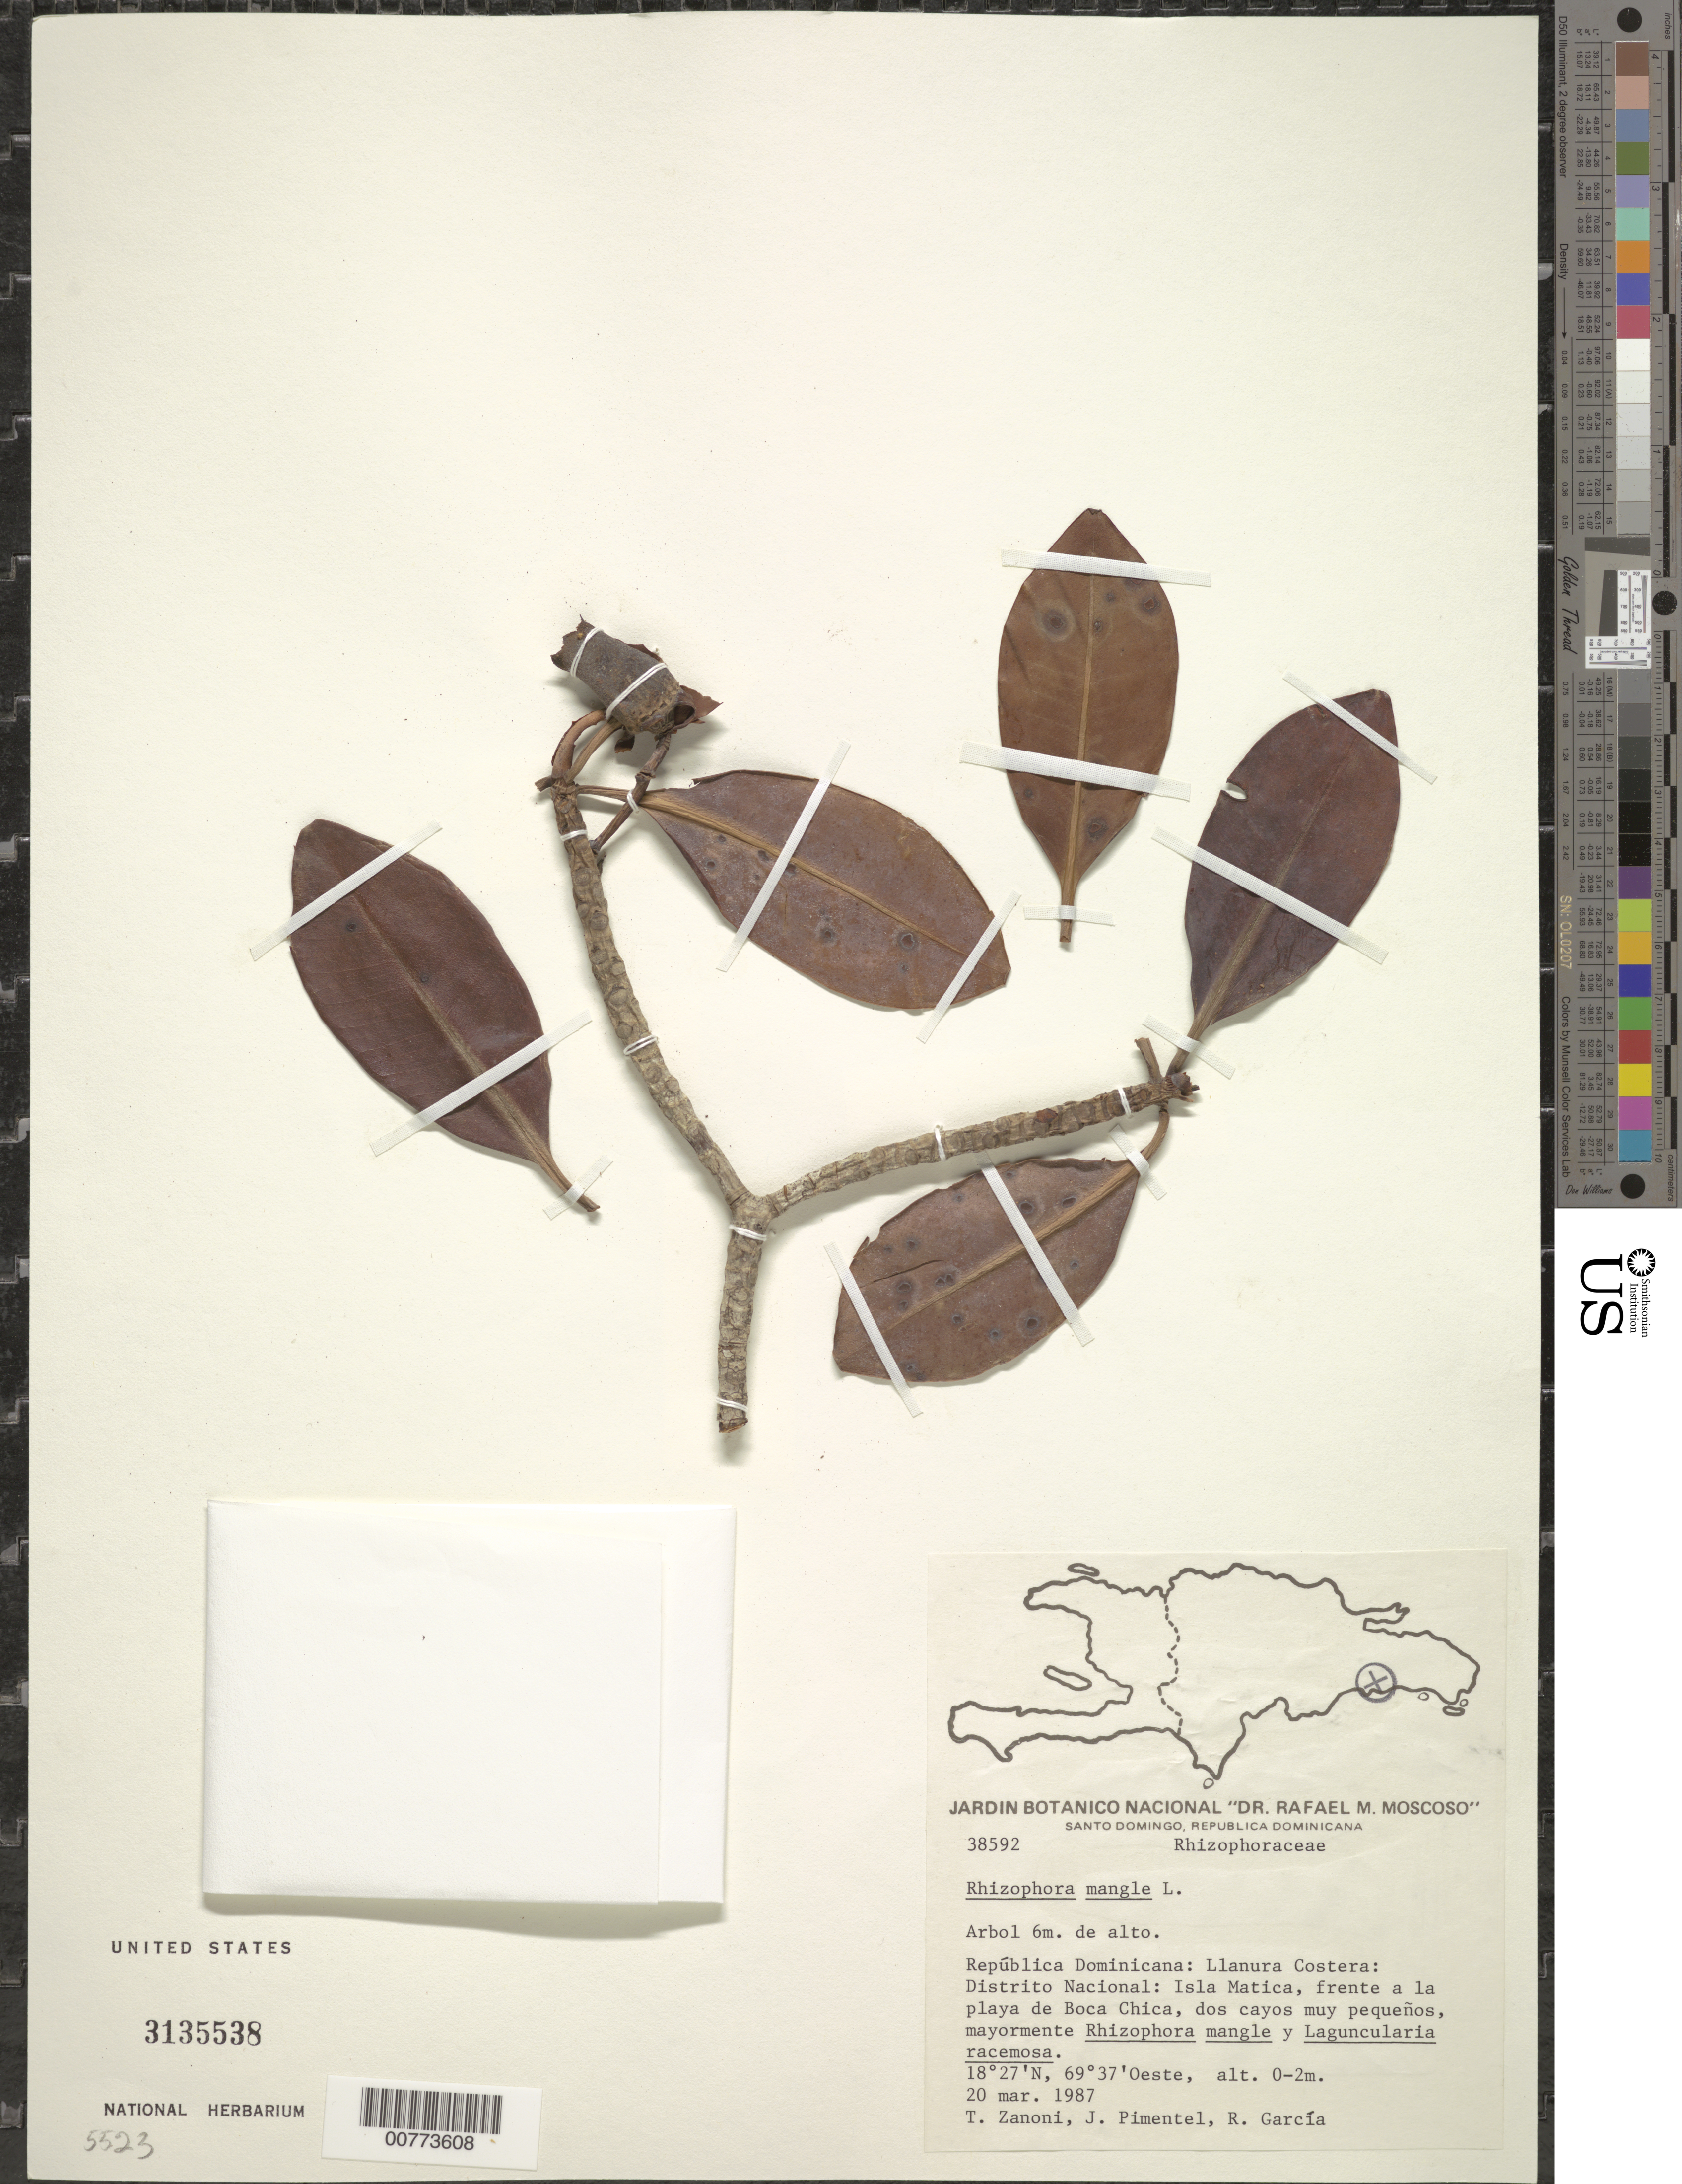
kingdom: Plantae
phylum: Tracheophyta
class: Magnoliopsida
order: Malpighiales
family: Rhizophoraceae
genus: Rhizophora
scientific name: Rhizophora mangle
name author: L.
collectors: T. A. Zanoni, J. Pimentel & R. G. García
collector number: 38592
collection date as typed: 20 Mar 1987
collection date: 1987-03-20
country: Dominican Republic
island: Hispaniola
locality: Llanura Costera, Distrito Nacional, Matica Island, in front of Boca Chica beach, two small keys.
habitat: In front of beach, chiefly Rhizophora mangle and Laguncularia racemosa.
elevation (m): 0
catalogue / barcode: US 3135538